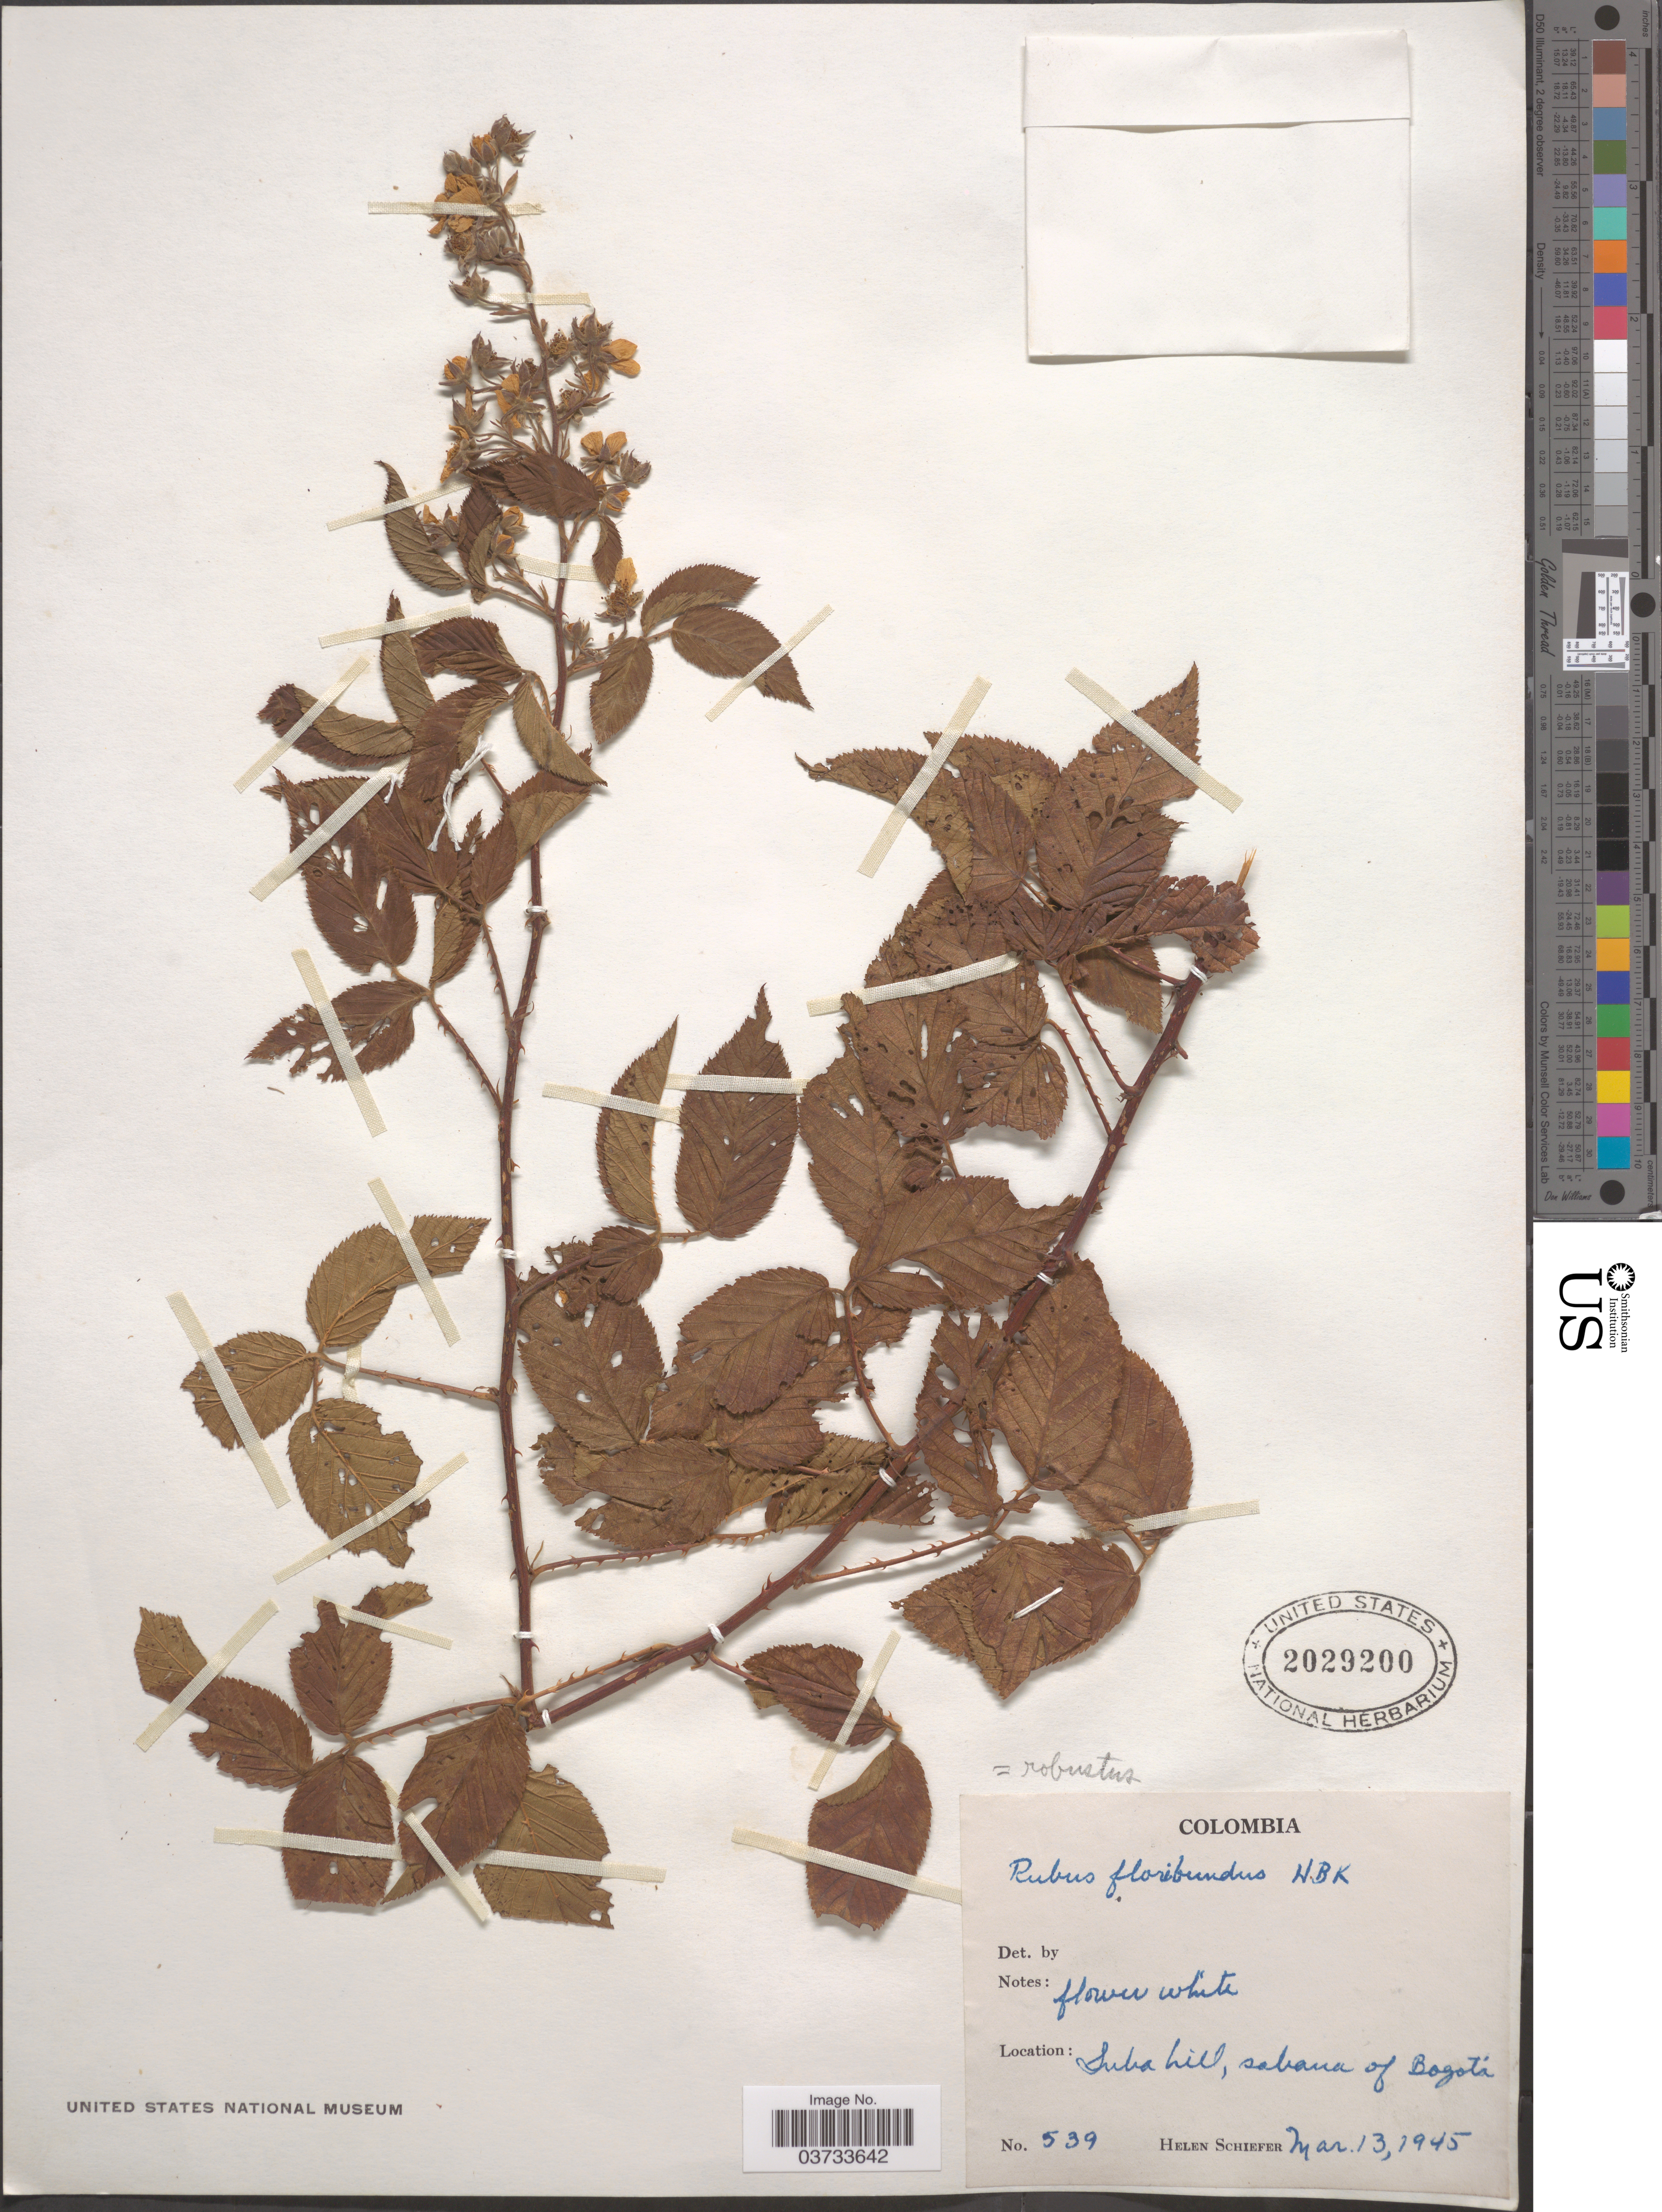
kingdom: Plantae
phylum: Tracheophyta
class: Magnoliopsida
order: Rosales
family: Rosaceae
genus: Rubus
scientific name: Rubus robustus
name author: C. Presl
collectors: H. Schiefer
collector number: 539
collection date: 1945-03-13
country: Colombia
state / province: Bogota D.C.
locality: Suba hill, sabana of Bogotá.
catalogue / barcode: US 2029200